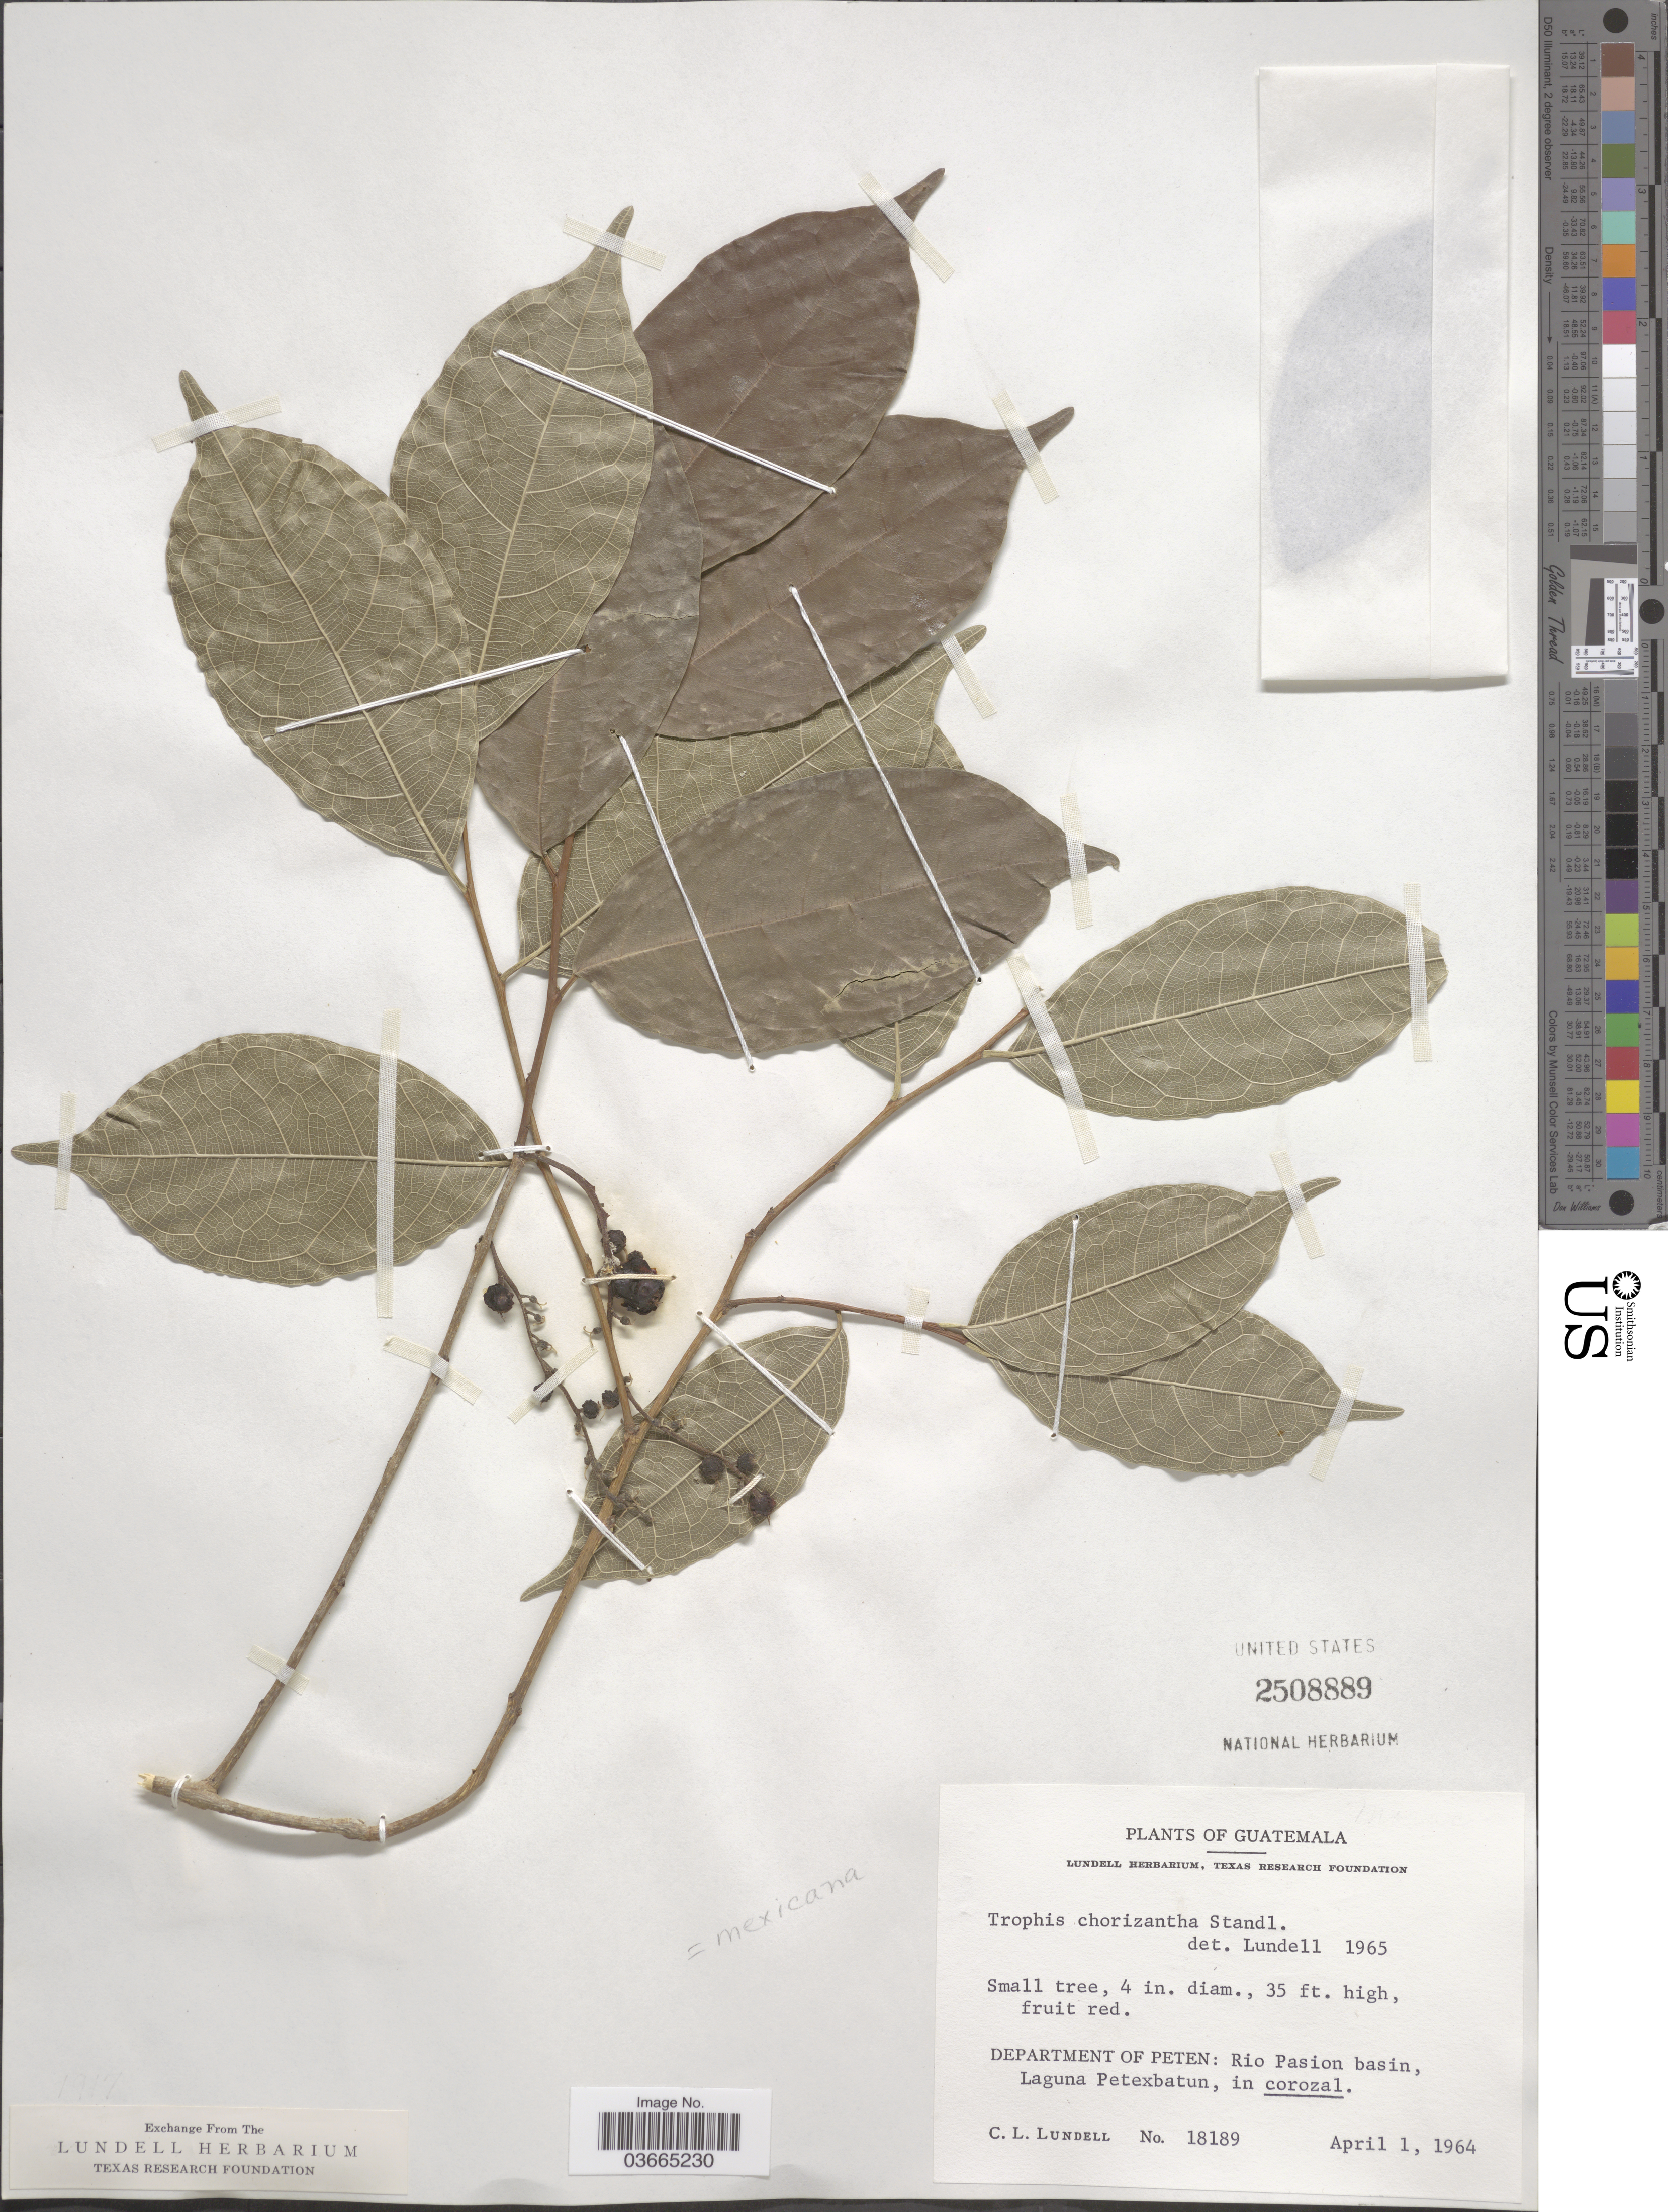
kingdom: Plantae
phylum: Tracheophyta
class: Magnoliopsida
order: Rosales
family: Moraceae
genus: Trophis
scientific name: Trophis mexicana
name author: (Liebm.) Bureau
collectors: C. L. Lundell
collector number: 18189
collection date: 1964-04-01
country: Guatemala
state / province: El Peten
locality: Department of El Peten: Rio Pasion basin, Laguna Petexbatun.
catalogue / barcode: US 2508889